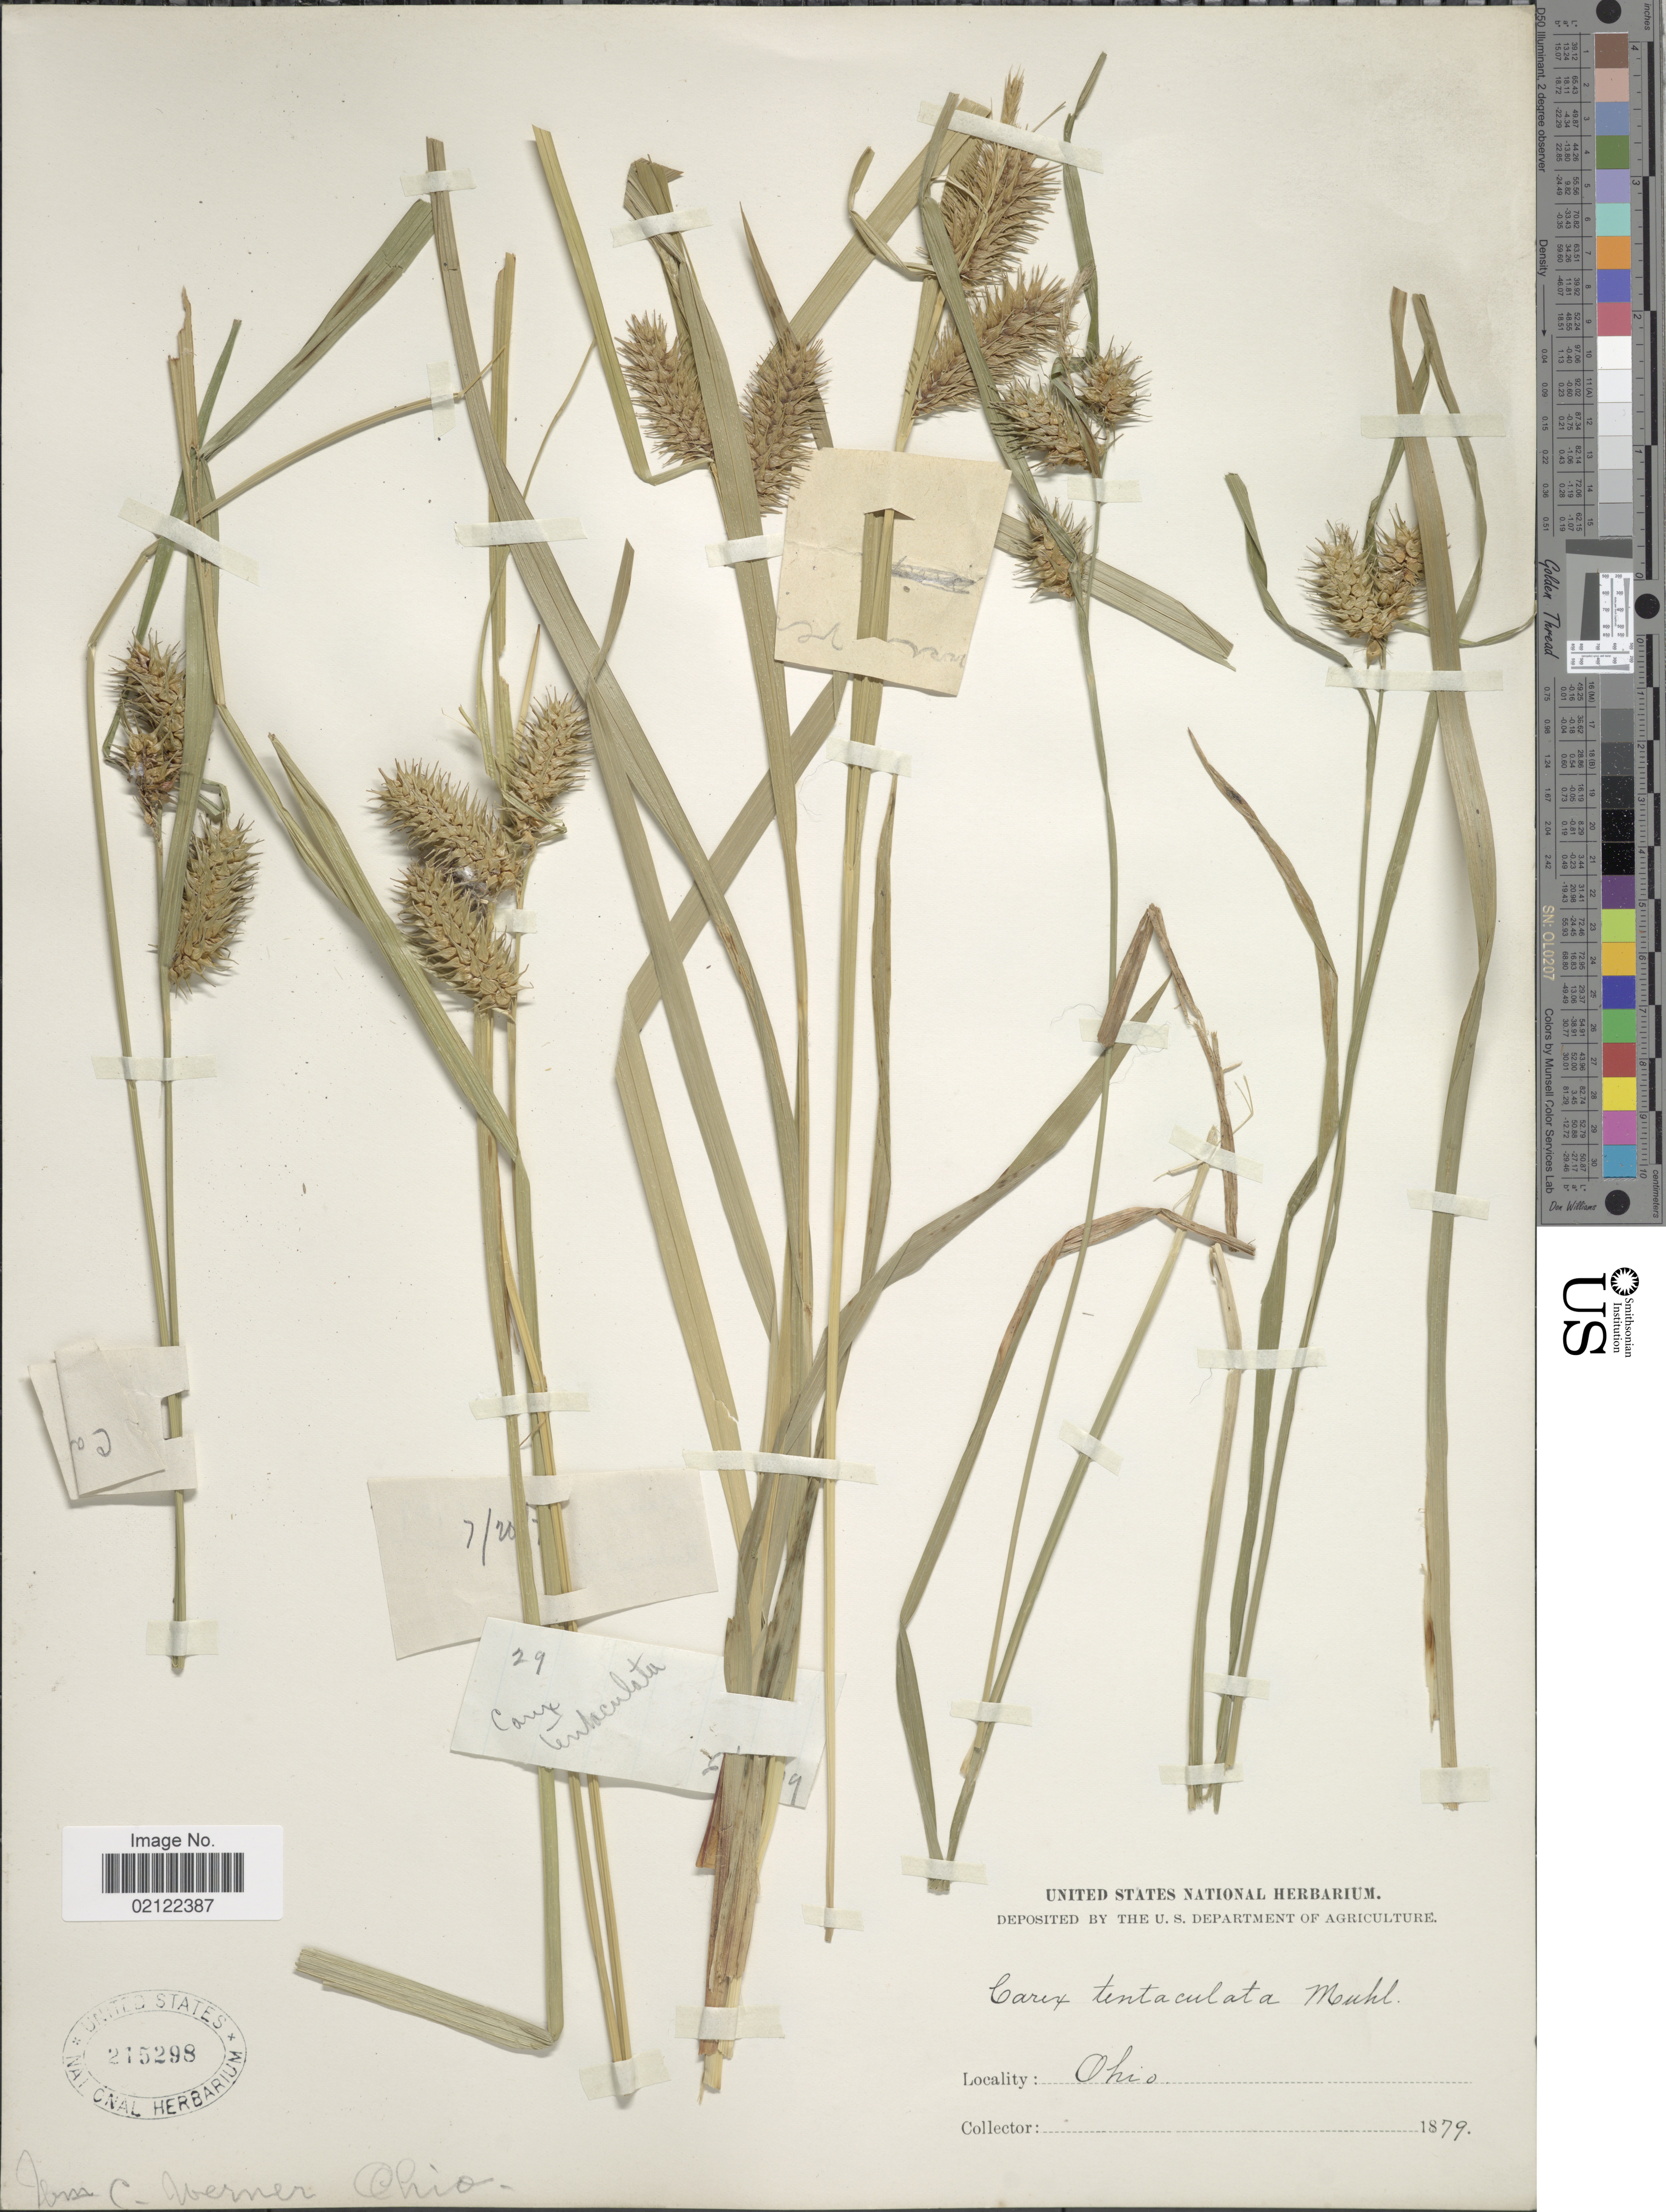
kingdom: Plantae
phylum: Tracheophyta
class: Liliopsida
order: Poales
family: Cyperaceae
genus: Carex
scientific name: Carex lurida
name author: Wahlenb.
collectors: W. Werner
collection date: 1879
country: United States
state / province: Ohio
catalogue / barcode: US 215298